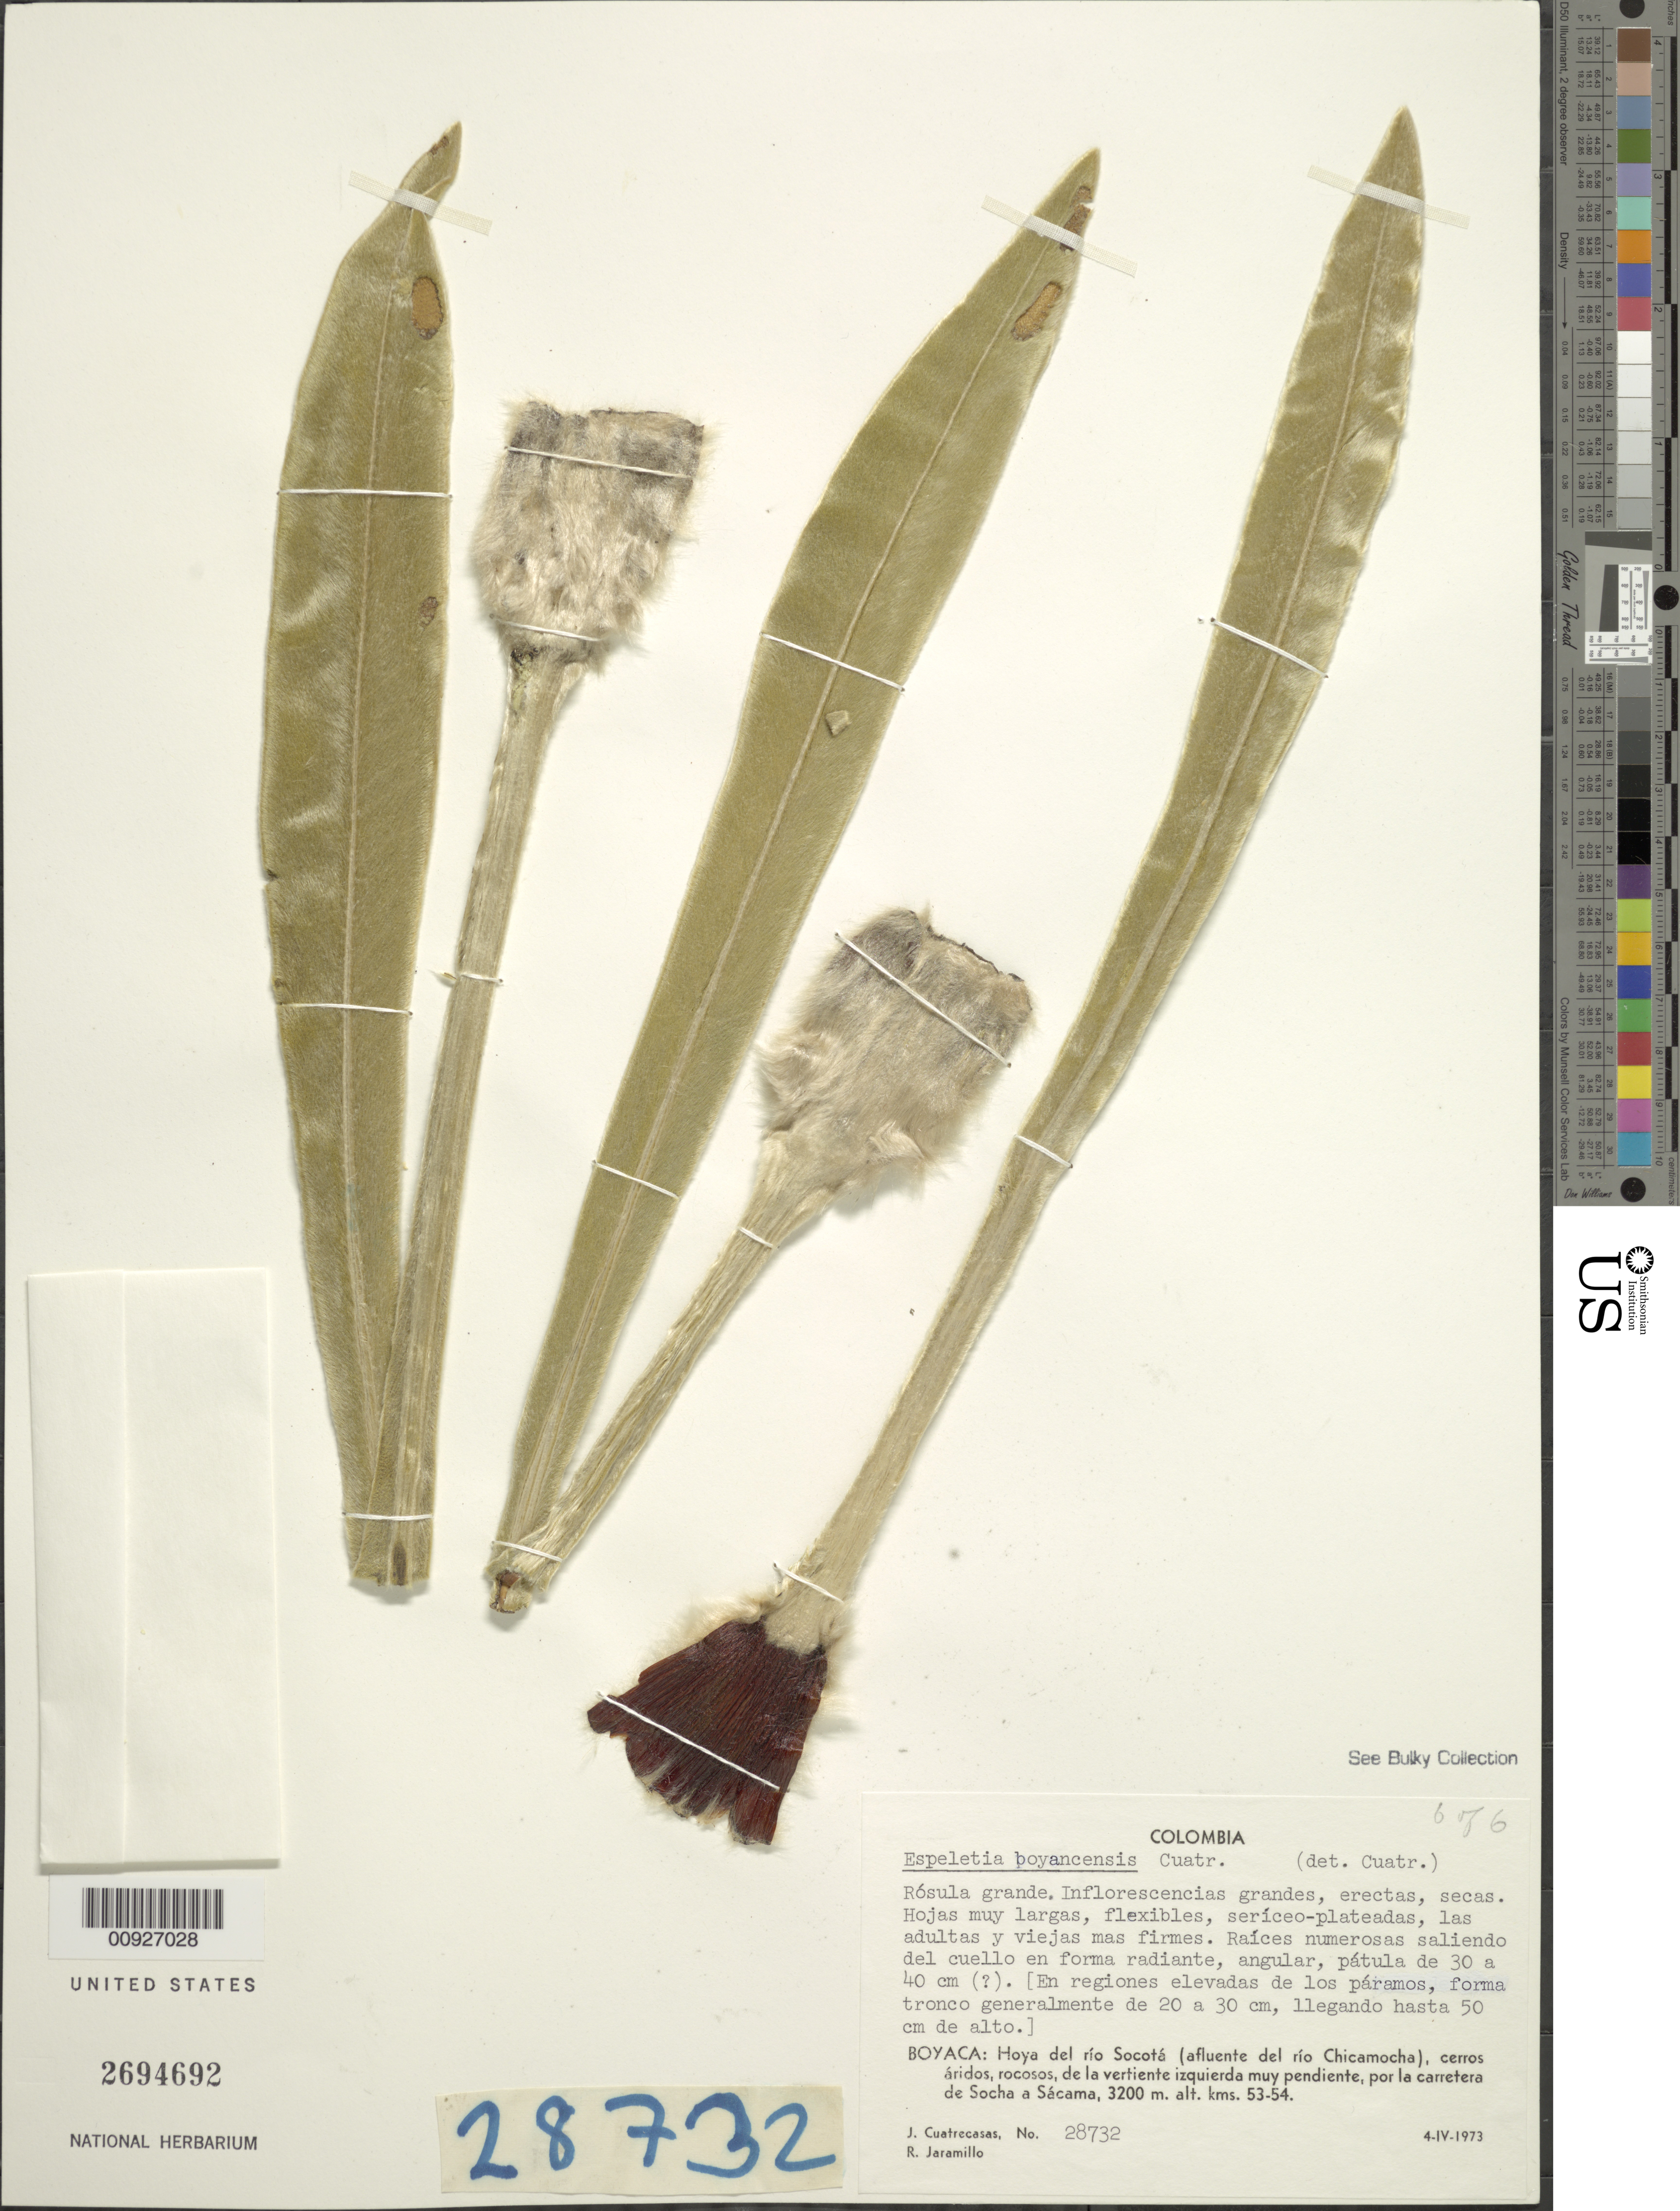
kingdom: Plantae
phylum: Tracheophyta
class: Magnoliopsida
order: Asterales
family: Asteraceae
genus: Espeletia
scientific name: Espeletia boyacensis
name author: Cuatrec.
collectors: J. Cuatrecasas & R. Jaramillo M.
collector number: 28732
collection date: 1973-04-04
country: Colombia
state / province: Boyacá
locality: Hoya del río Socotá (afluente del río Chicamocha) cerros áridos, rocosos, de la ladera izquierda muy pendiente, por la carrtera de Socha a Sácama.Kms. 53-57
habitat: Cerros áridos, rocosos.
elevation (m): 3200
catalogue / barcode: US 2694692